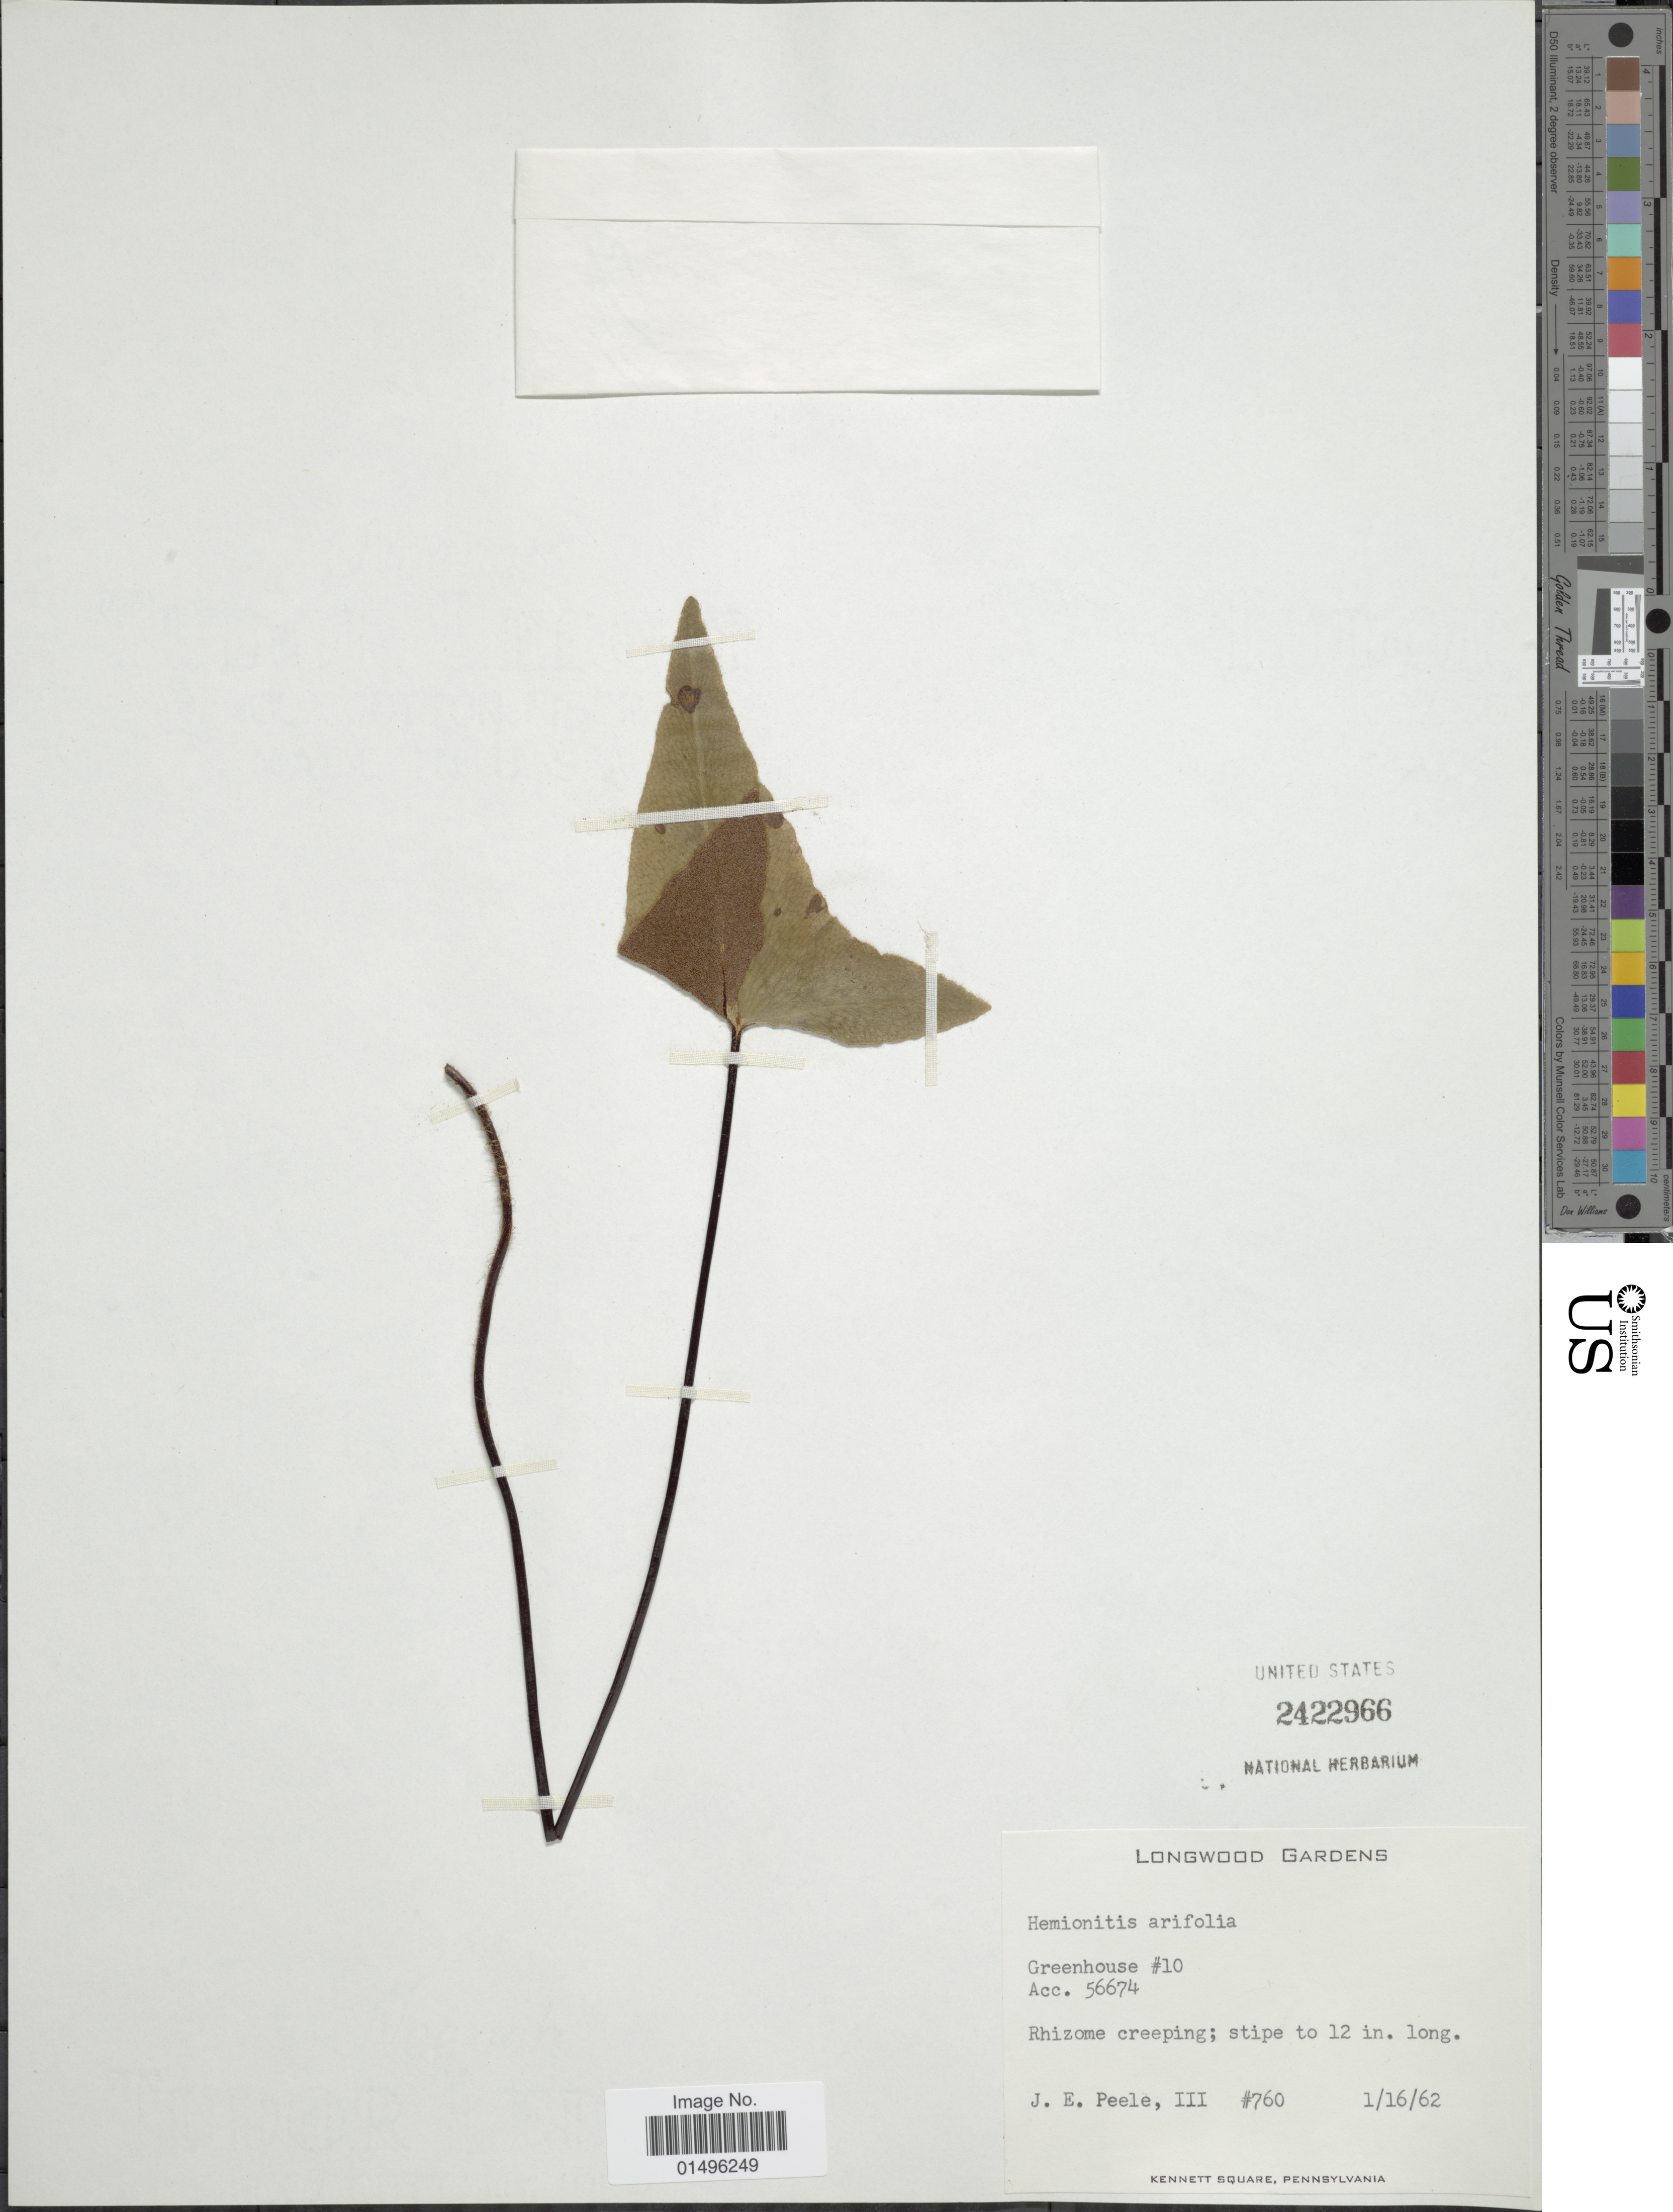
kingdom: Plantae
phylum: Tracheophyta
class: Polypodiopsida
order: Polypodiales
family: Pteridaceae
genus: Hemionitis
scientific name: Hemionitis arifolia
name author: (Burm.) T. Moore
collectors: J. Peele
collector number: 760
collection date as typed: Transcribed d/m/y: 16/1/62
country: United States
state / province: Pennsylvania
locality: Longwood Gardens.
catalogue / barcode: US 2422966